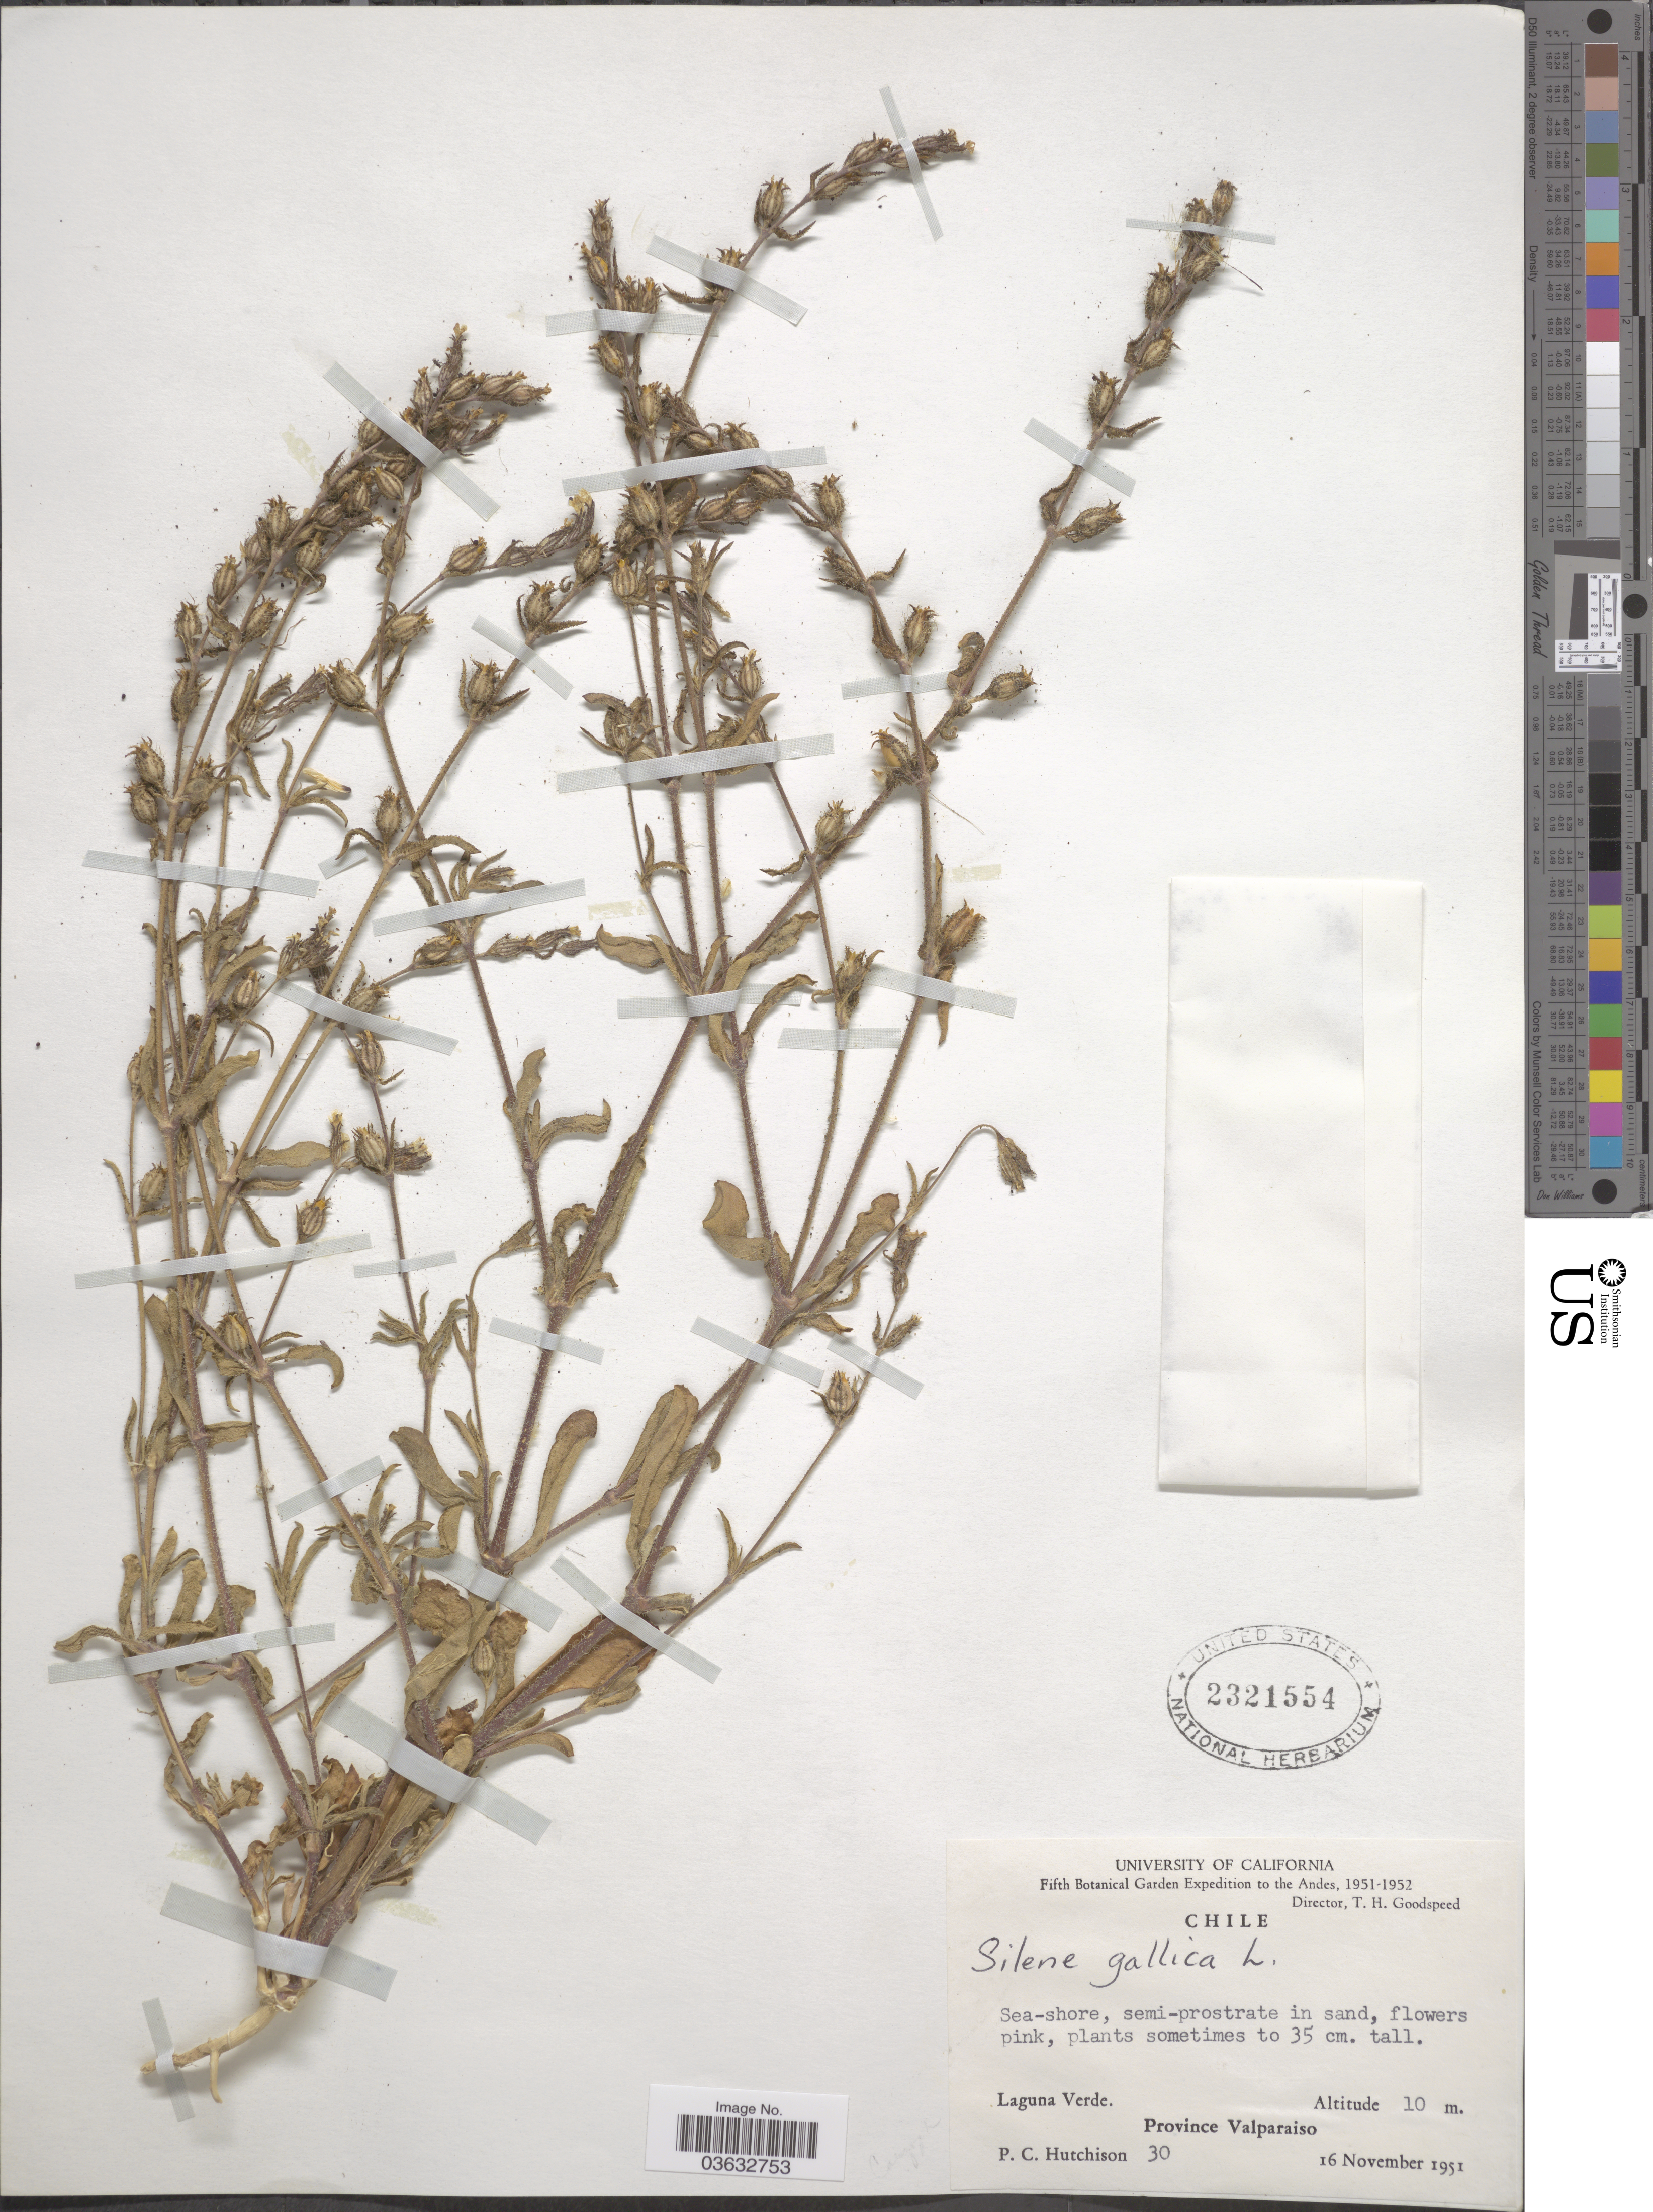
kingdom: Plantae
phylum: Tracheophyta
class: Magnoliopsida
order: Caryophyllales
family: Caryophyllaceae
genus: Silene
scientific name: Silene gallica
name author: L.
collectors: P. C. Hutchison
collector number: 30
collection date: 1951-11-16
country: Chile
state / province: Valparaíso (V)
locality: The Andes. Laguna Verde.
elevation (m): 10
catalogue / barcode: US 2321554